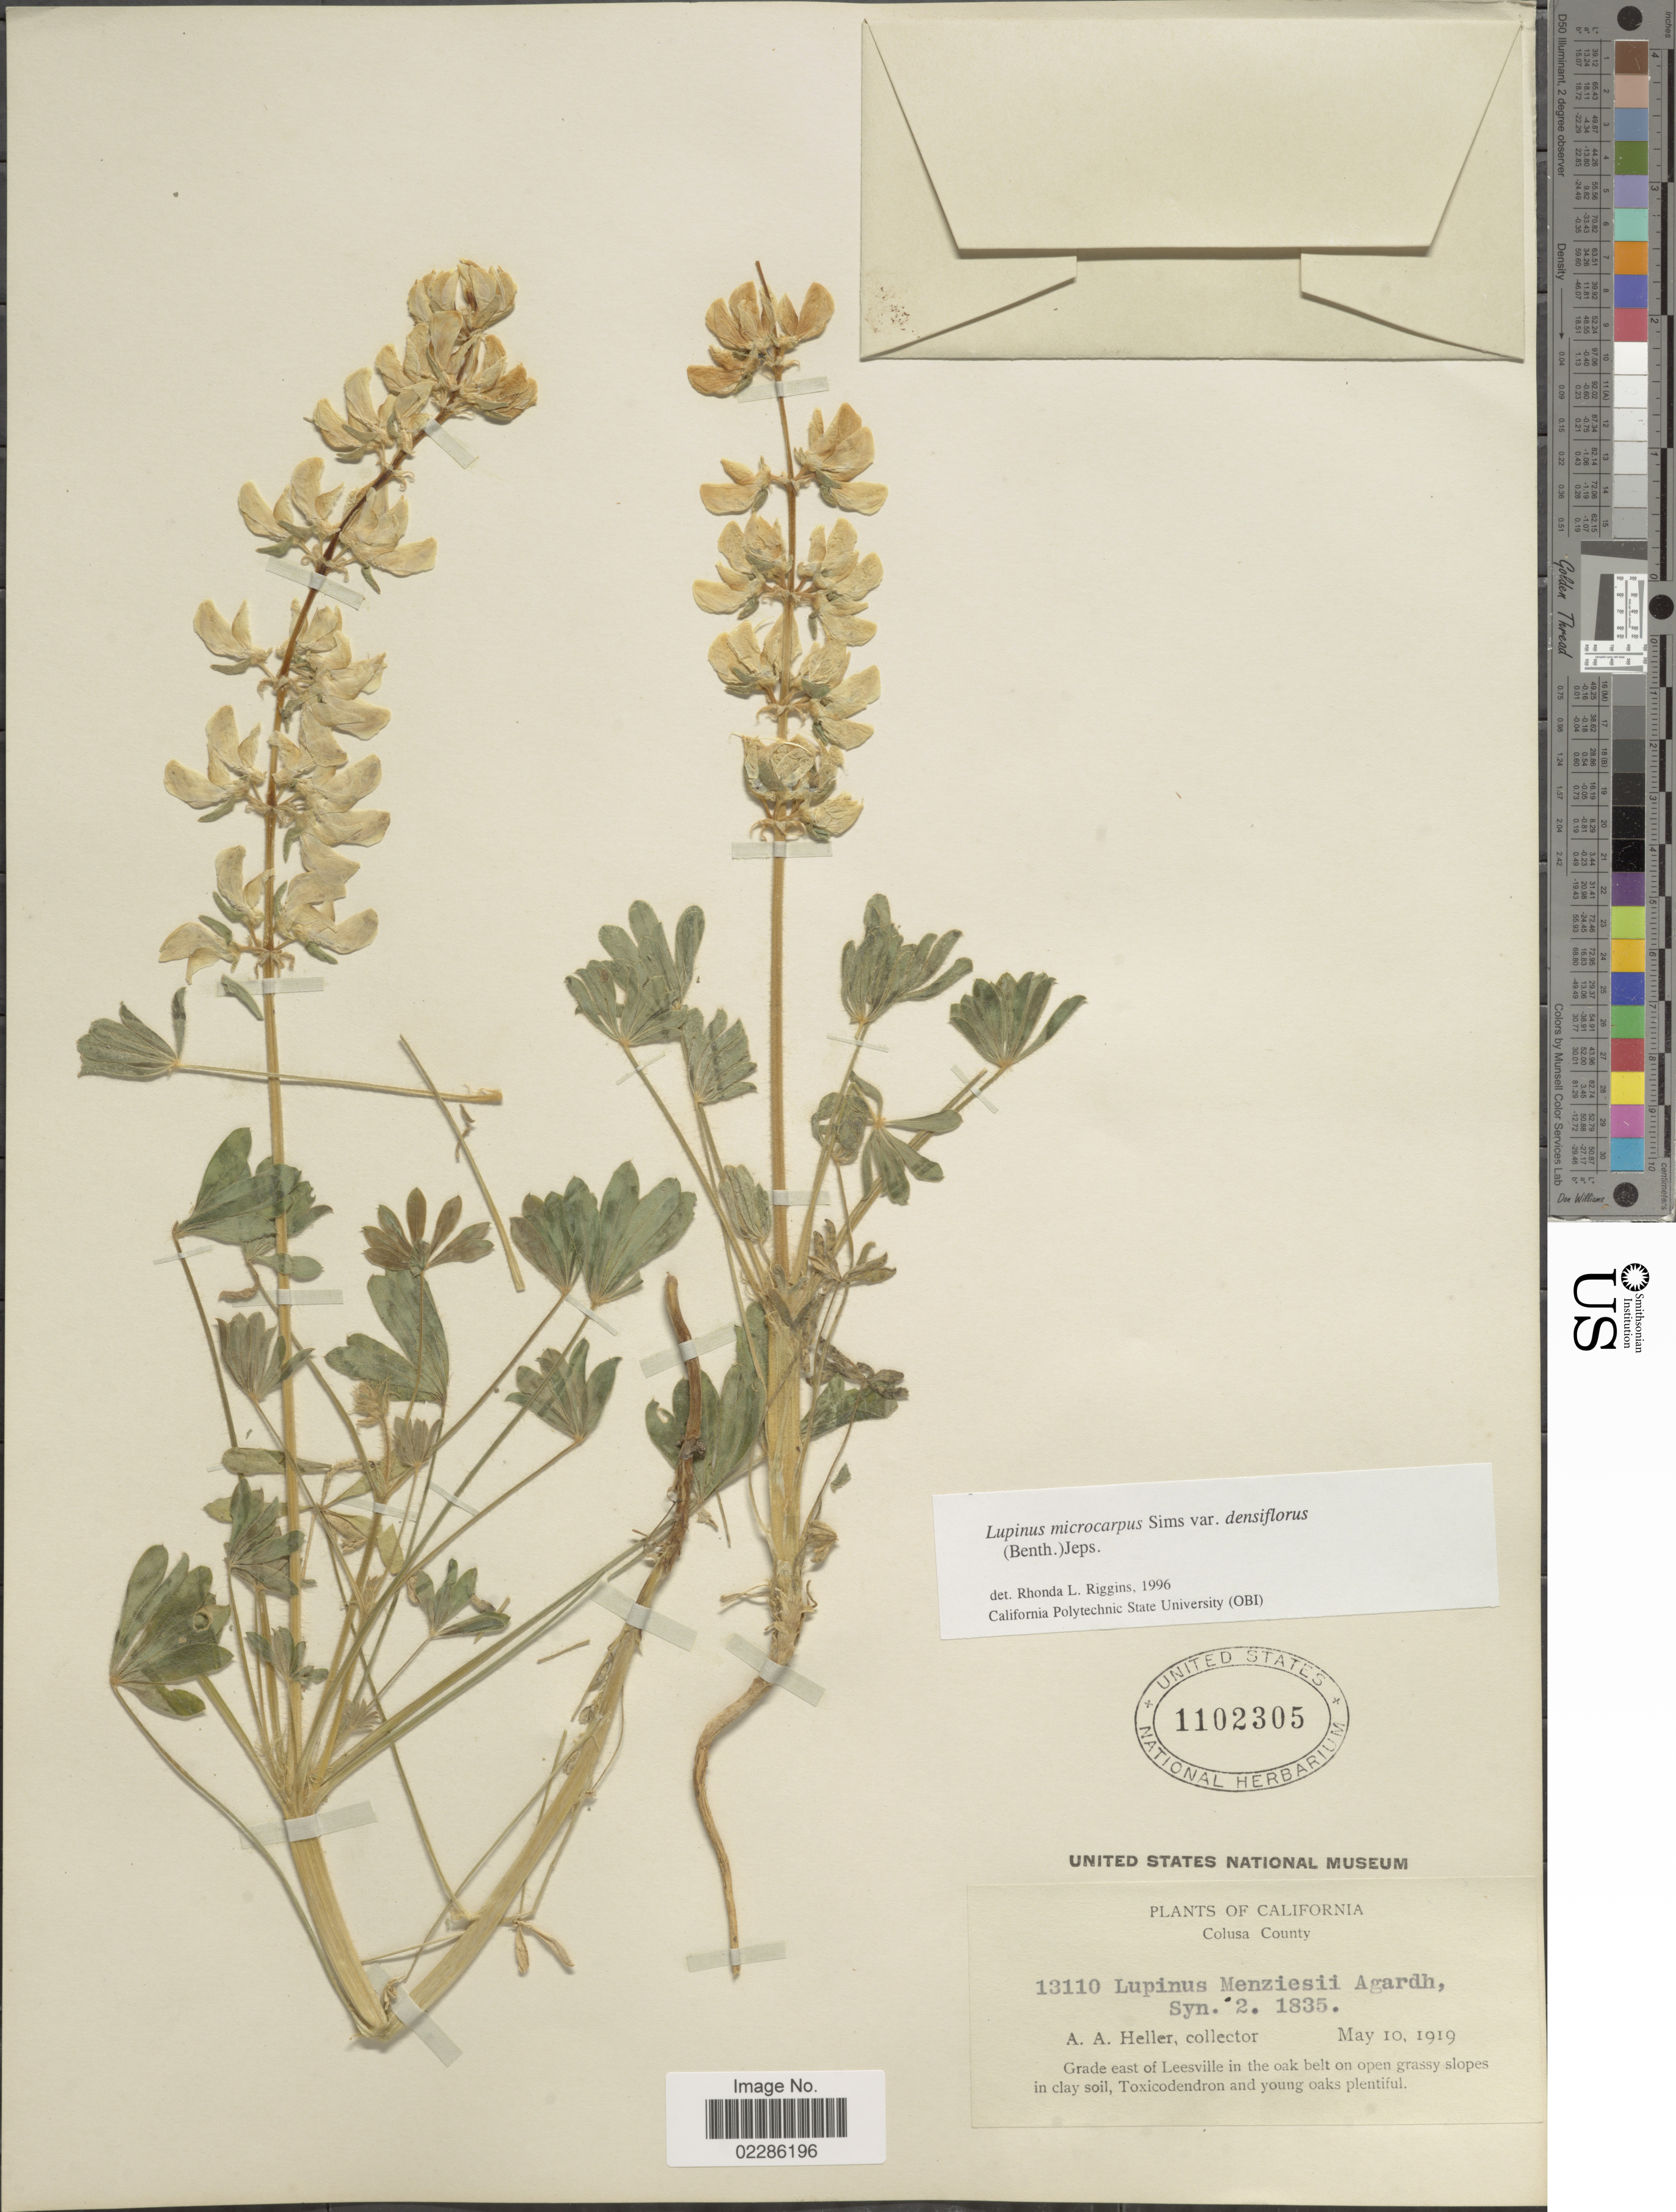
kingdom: Plantae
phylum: Tracheophyta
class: Magnoliopsida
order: Fabales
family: Fabaceae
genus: Lupinus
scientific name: Lupinus microcarpus var. densiflorus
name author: (Benth.) Jeps.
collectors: A. A. Heller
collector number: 13110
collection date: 1919-05-10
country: United States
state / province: California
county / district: Colusa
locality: Colusa County, Grade east of Leesville in the oak belt on open grassy slopes in clay soil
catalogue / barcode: US 1102305